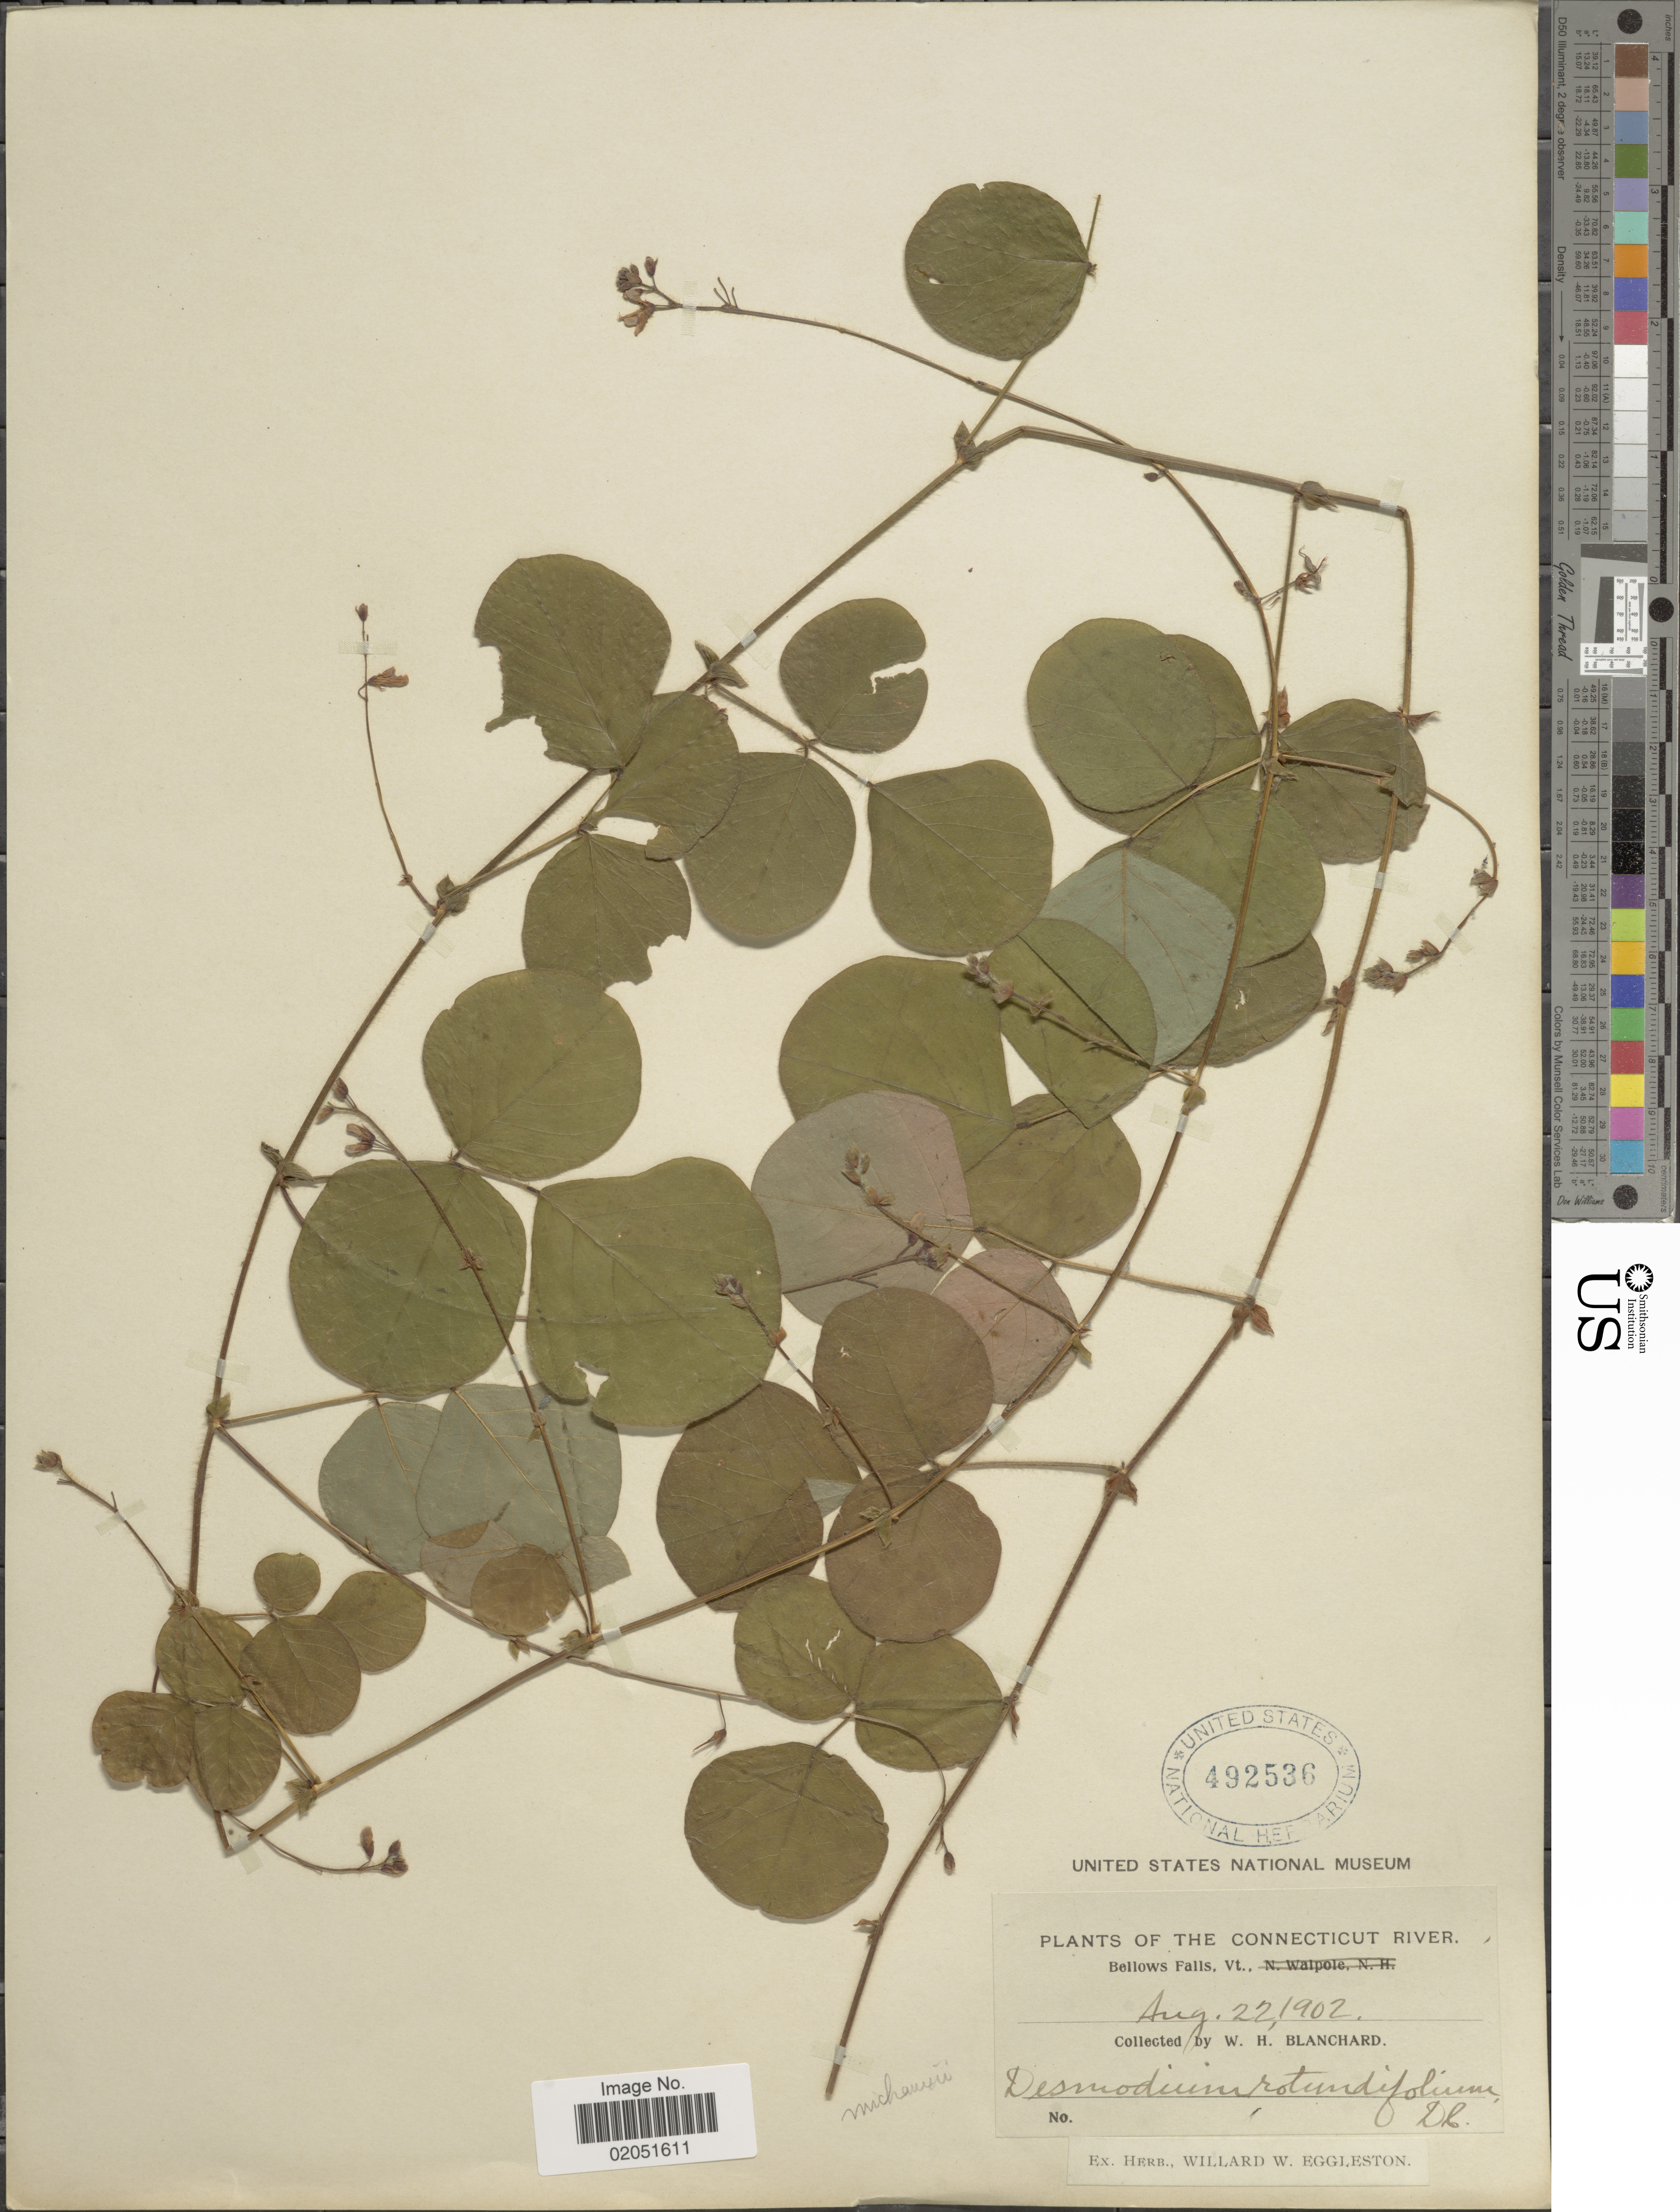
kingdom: Plantae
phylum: Tracheophyta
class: Magnoliopsida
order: Fabales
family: Fabaceae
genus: Desmodium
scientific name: Desmodium rotundifolium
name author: DC.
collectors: W. H. Blanchard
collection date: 1902-08-22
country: United States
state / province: Vermont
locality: The Connecticut River, Bellows Falls, Vt.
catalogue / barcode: US 492536